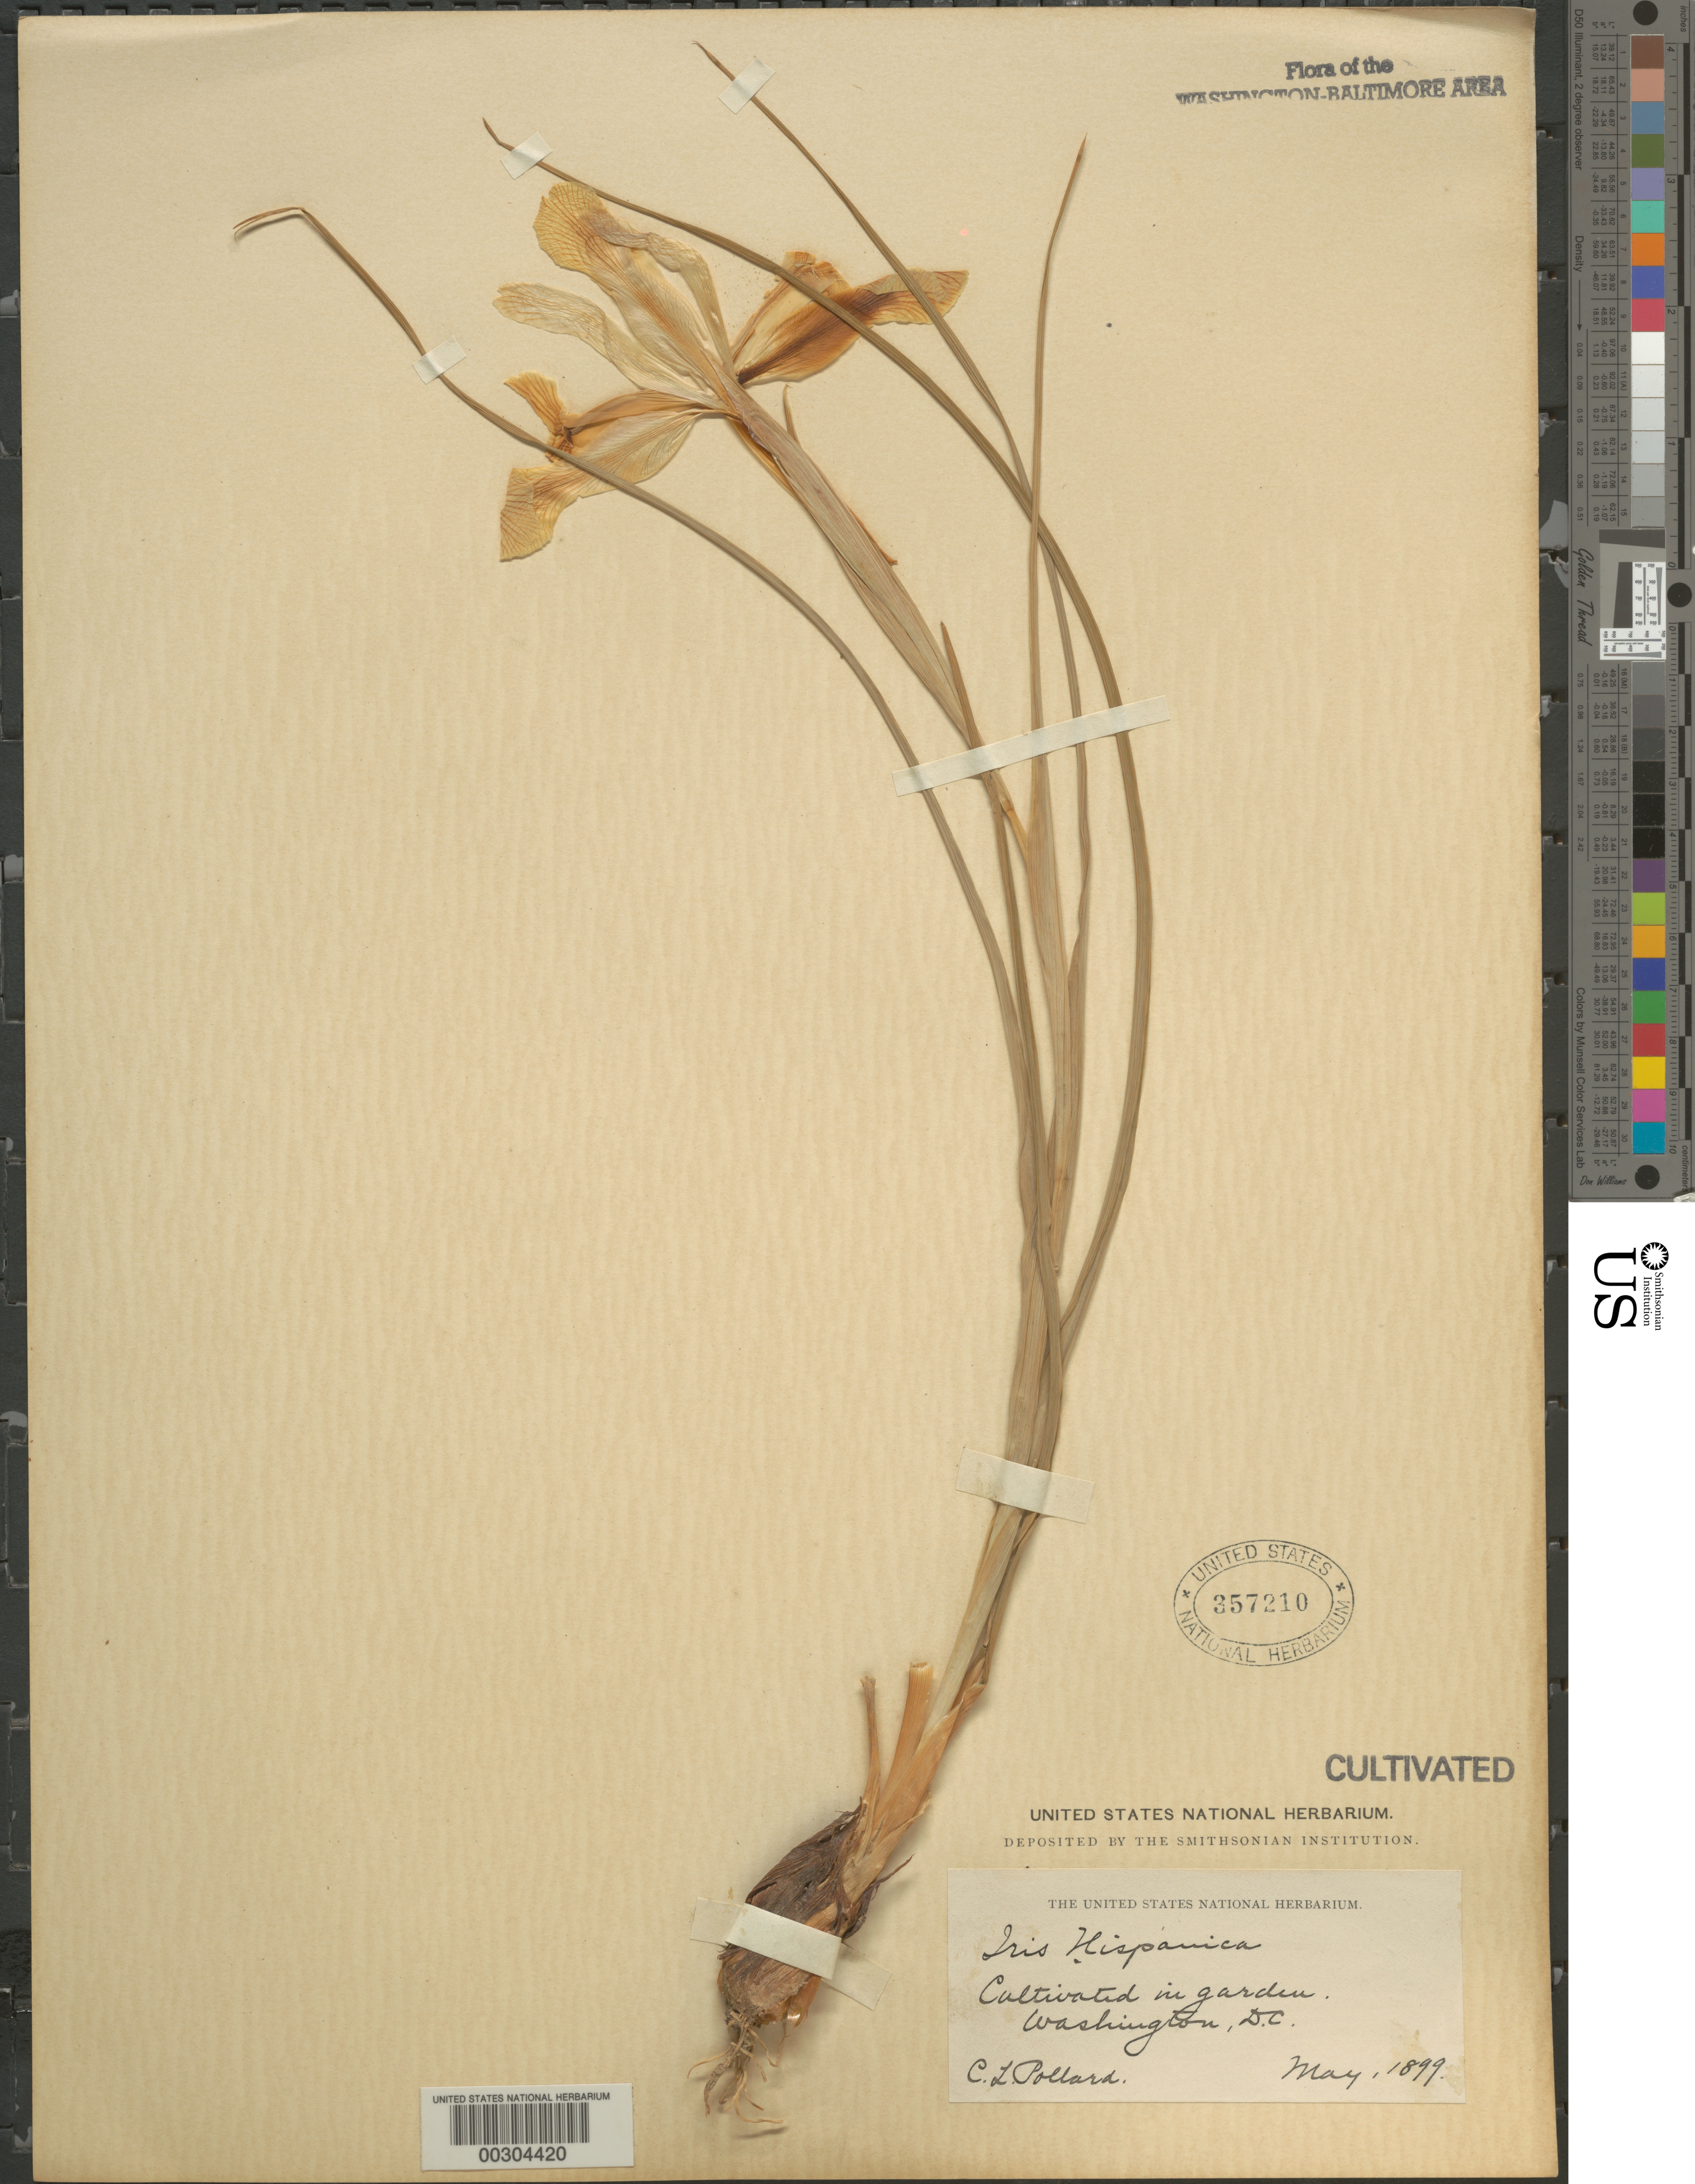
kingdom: Plantae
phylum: Tracheophyta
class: Liliopsida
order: Asparagales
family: Iridaceae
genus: Iris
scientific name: Iris hispanica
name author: Steud.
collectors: C. L. Pollard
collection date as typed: May 1899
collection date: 1899-05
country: United States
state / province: District of Columbia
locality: Washington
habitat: Garden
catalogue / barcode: US 357210